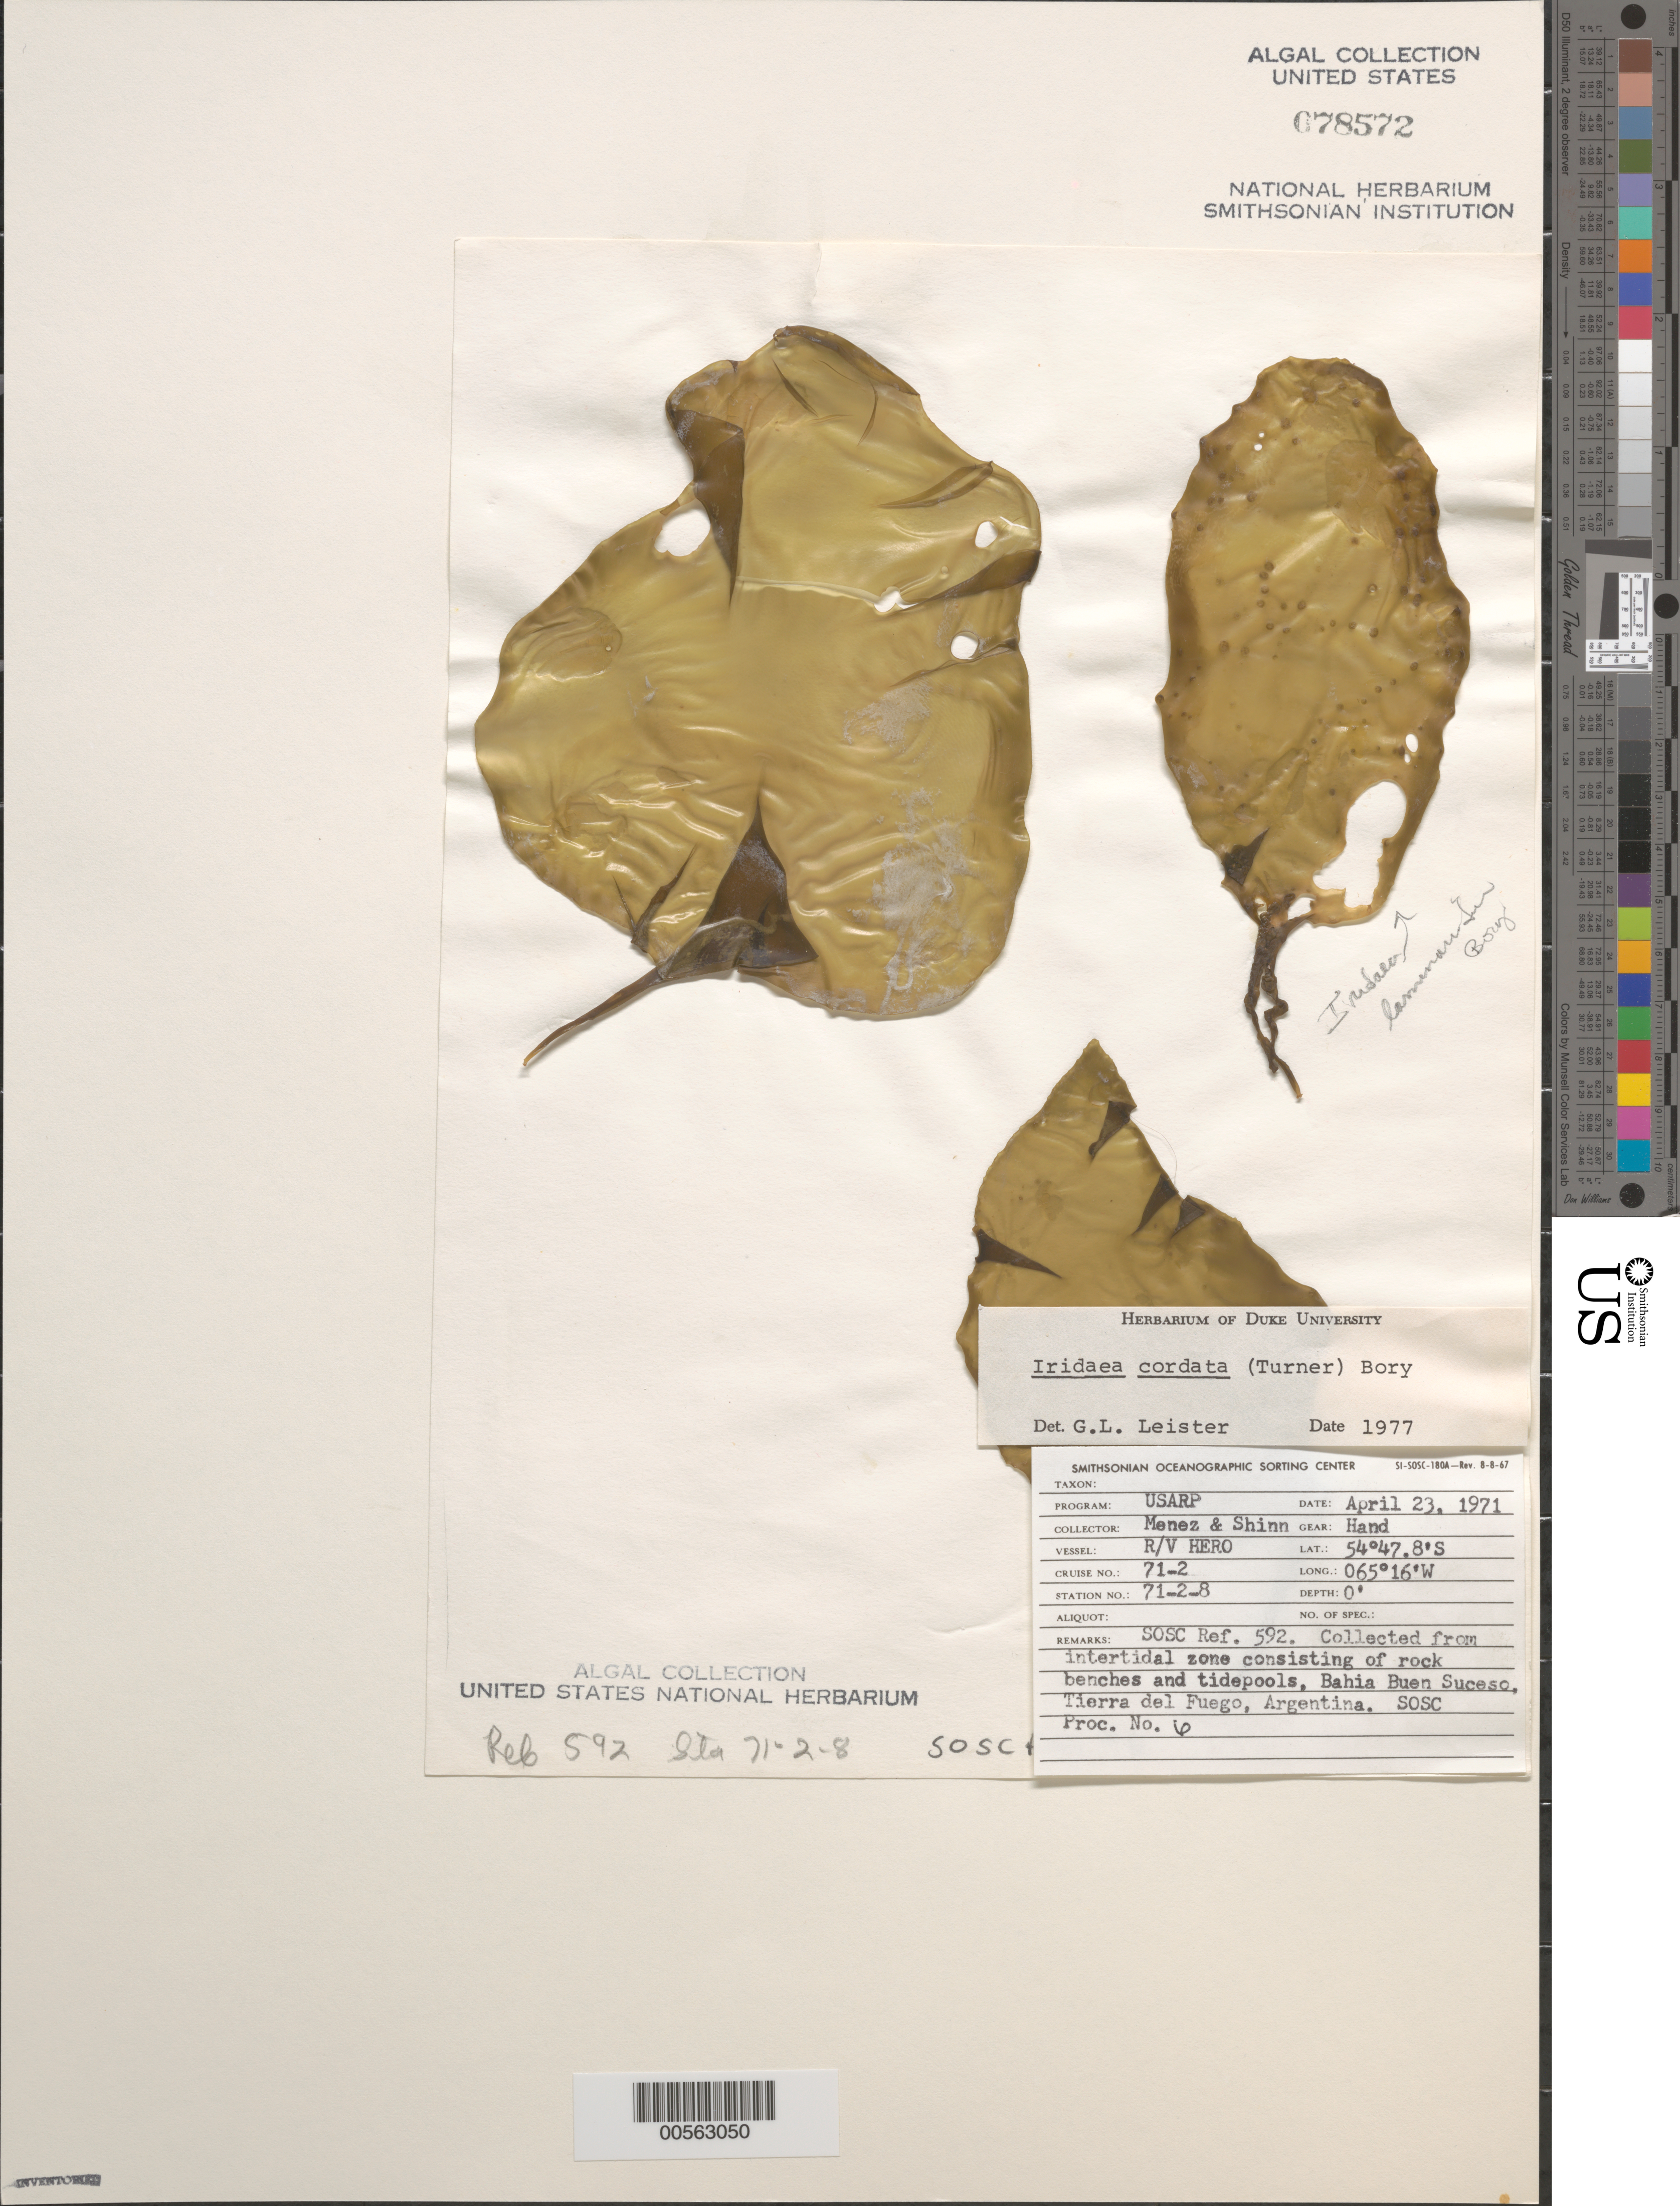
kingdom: Plantae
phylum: Rhodophyta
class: Florideophyceae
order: Gigartinales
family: Gigartinaceae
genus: Iridaea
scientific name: Iridaea cordata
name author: (Turner) Bory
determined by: Leister, G. L.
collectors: Meñez & -. Shinn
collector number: Station 71-2-8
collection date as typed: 23 Apr 1971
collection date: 1971-04-23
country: Argentina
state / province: Tierra del Fuego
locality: Bahia Buen Suceso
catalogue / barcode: US 78572